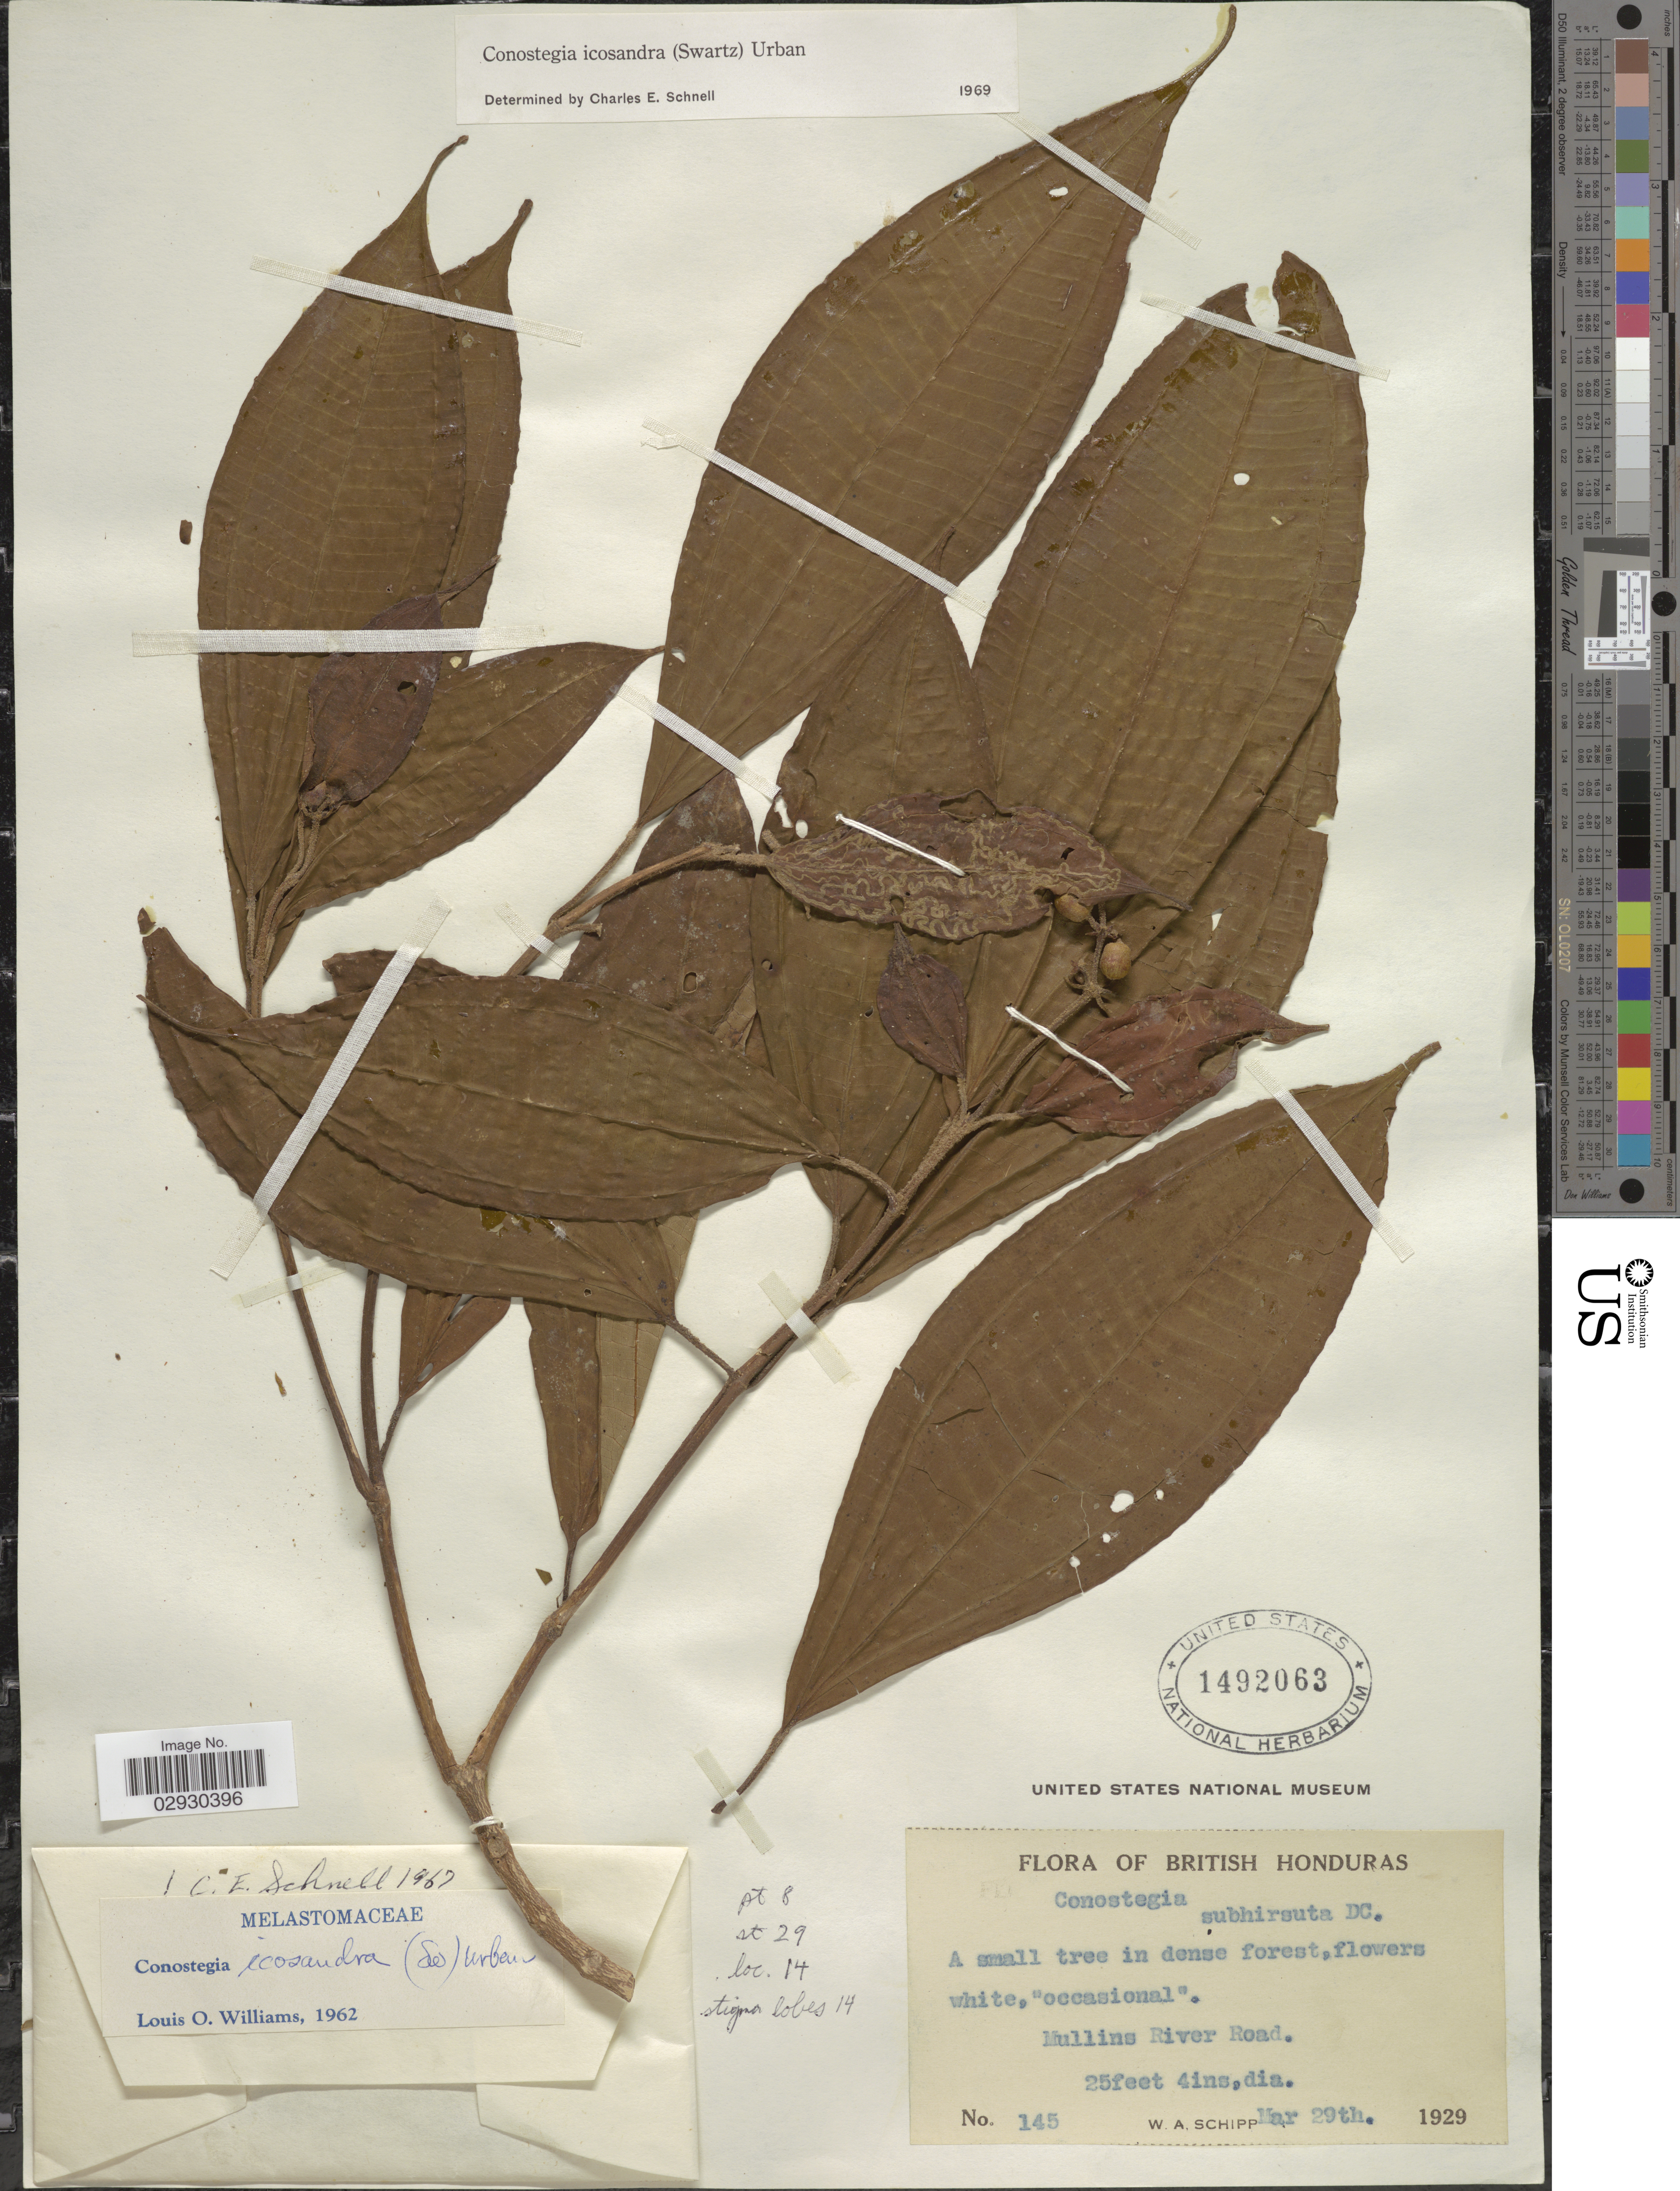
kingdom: Plantae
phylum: Tracheophyta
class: Magnoliopsida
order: Myrtales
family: Melastomataceae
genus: Conostegia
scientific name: Conostegia icosandra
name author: (Sw.) Urb.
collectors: W. Schipp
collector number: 145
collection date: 1929-03-29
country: Belize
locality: British Honduras. Mullins River Road.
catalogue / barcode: US 1492063